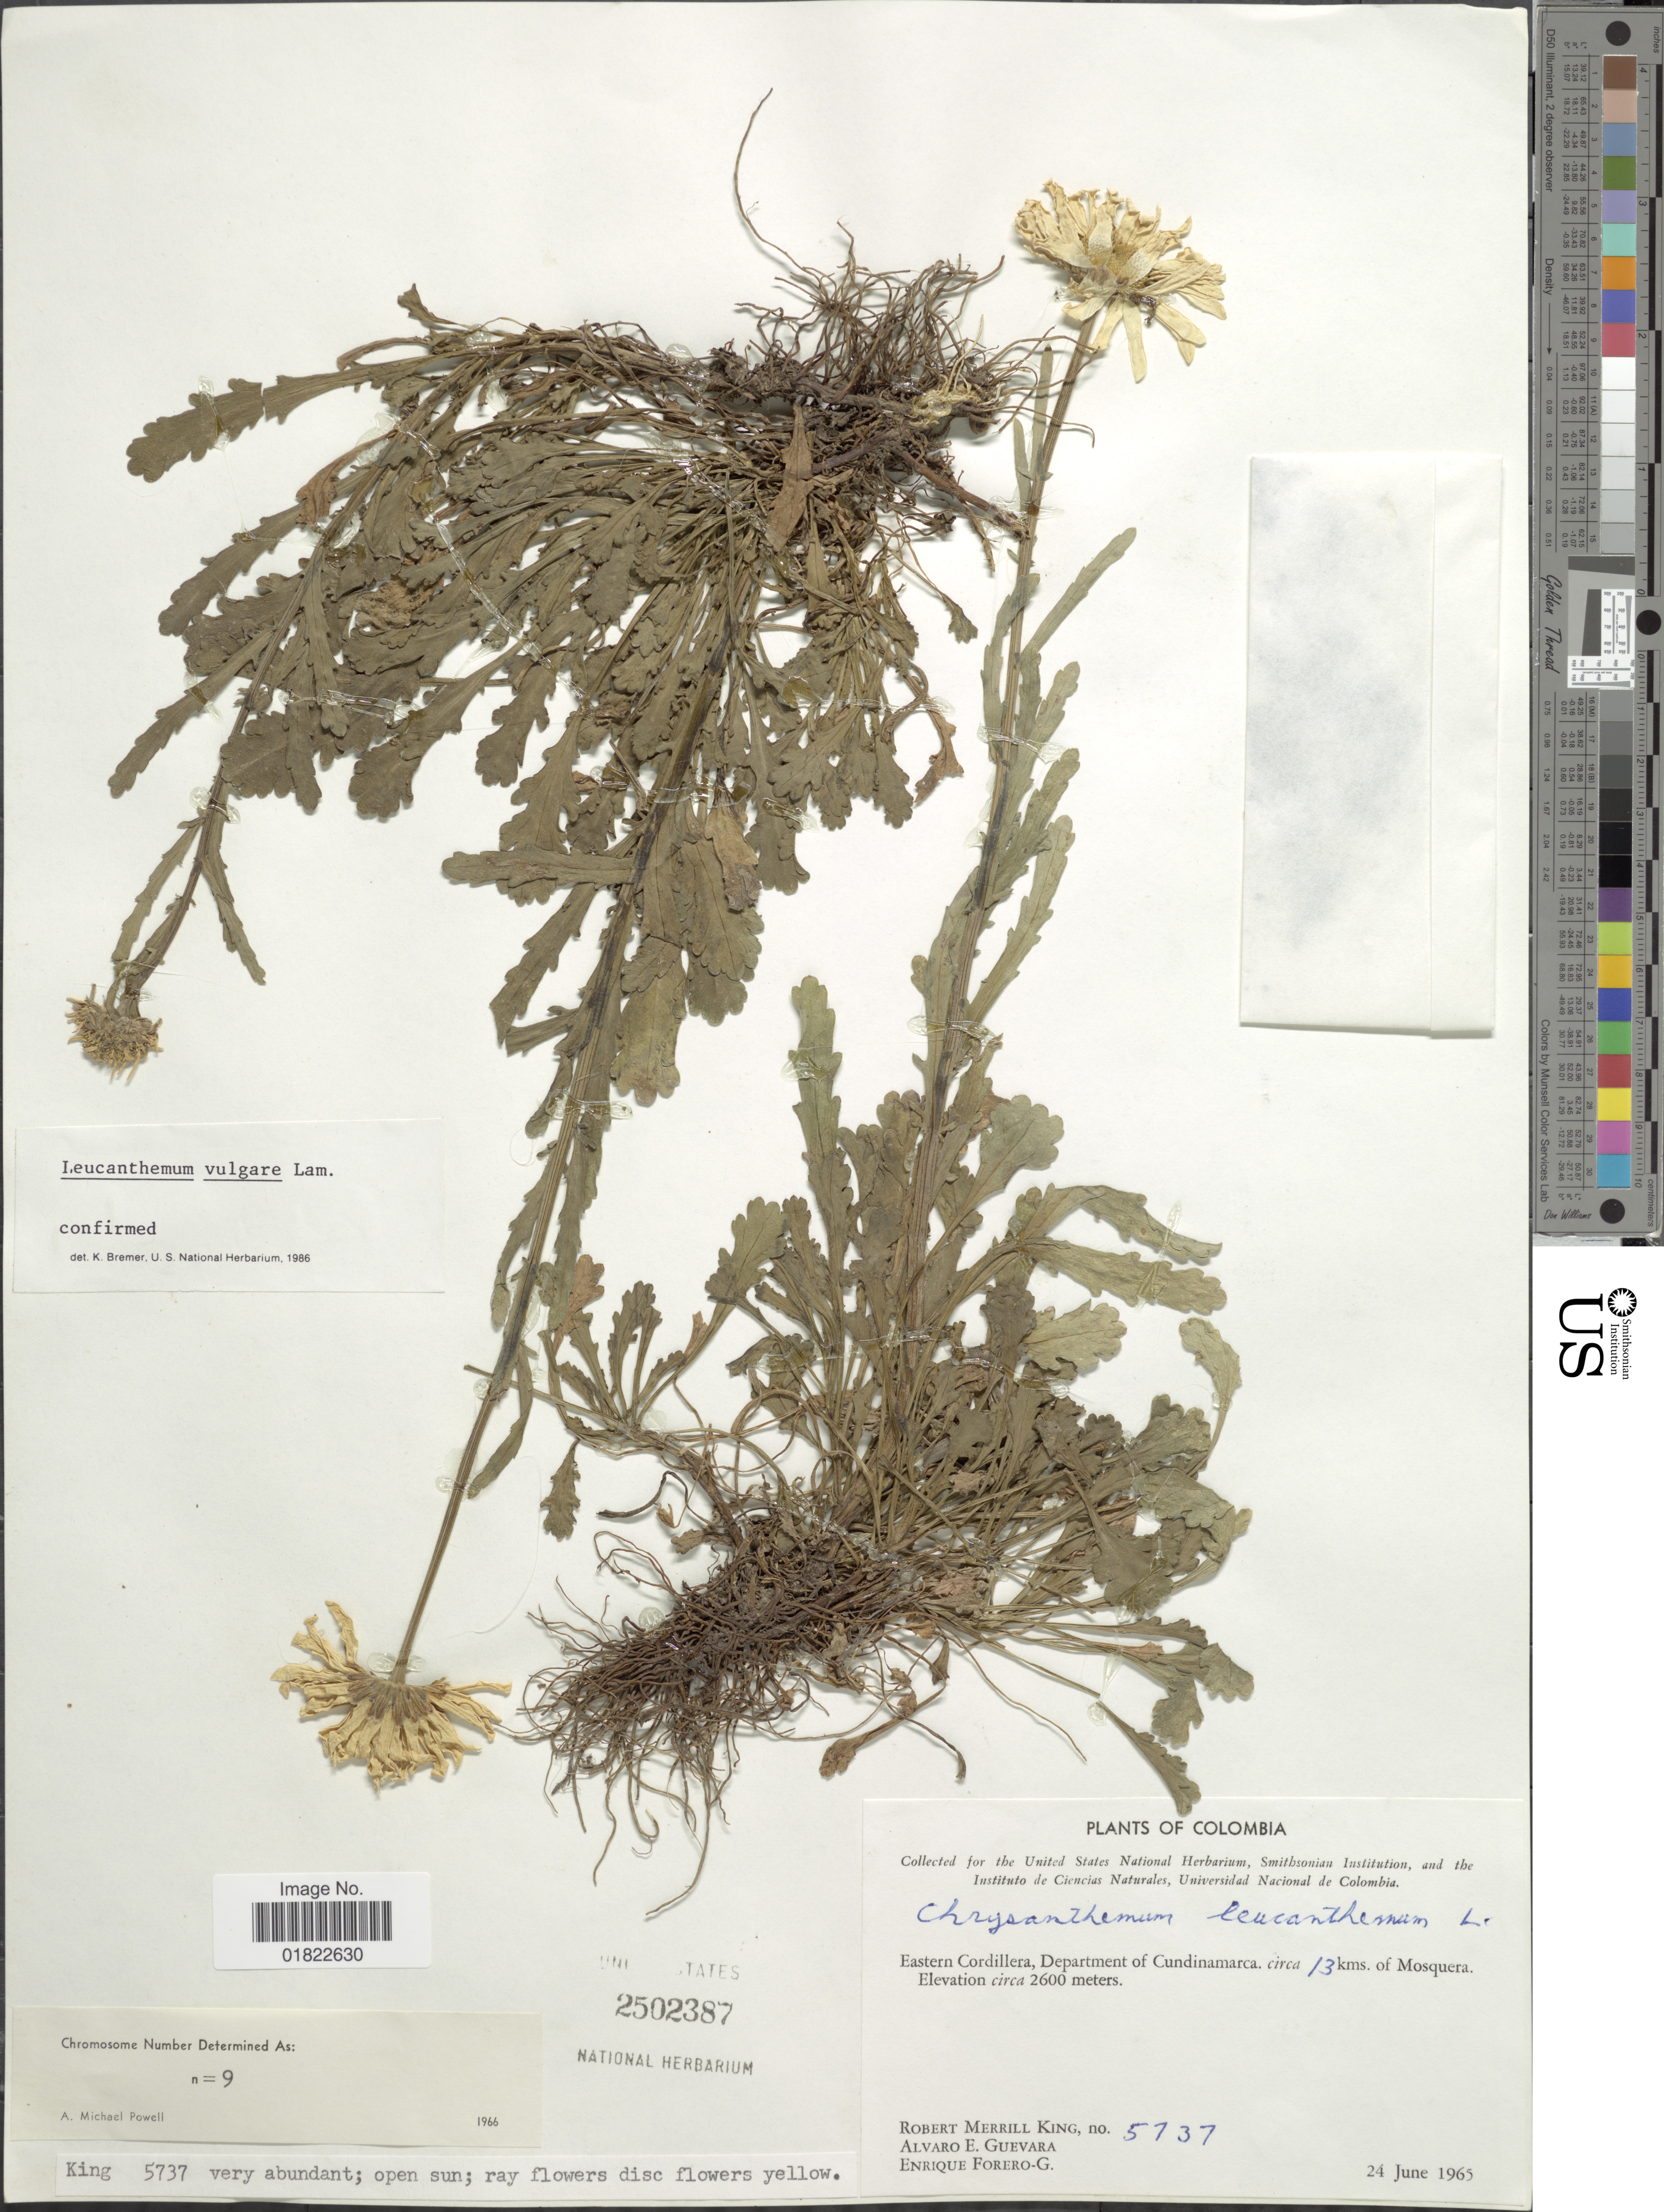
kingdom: Plantae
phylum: Tracheophyta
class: Magnoliopsida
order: Asterales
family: Asteraceae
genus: Leucanthemum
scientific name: Leucanthemum vulgare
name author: Lam.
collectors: R. M. King, A. E. Guevara & E. Forero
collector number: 5737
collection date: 1965-06-24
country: Colombia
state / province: Cundinamarca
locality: Eastern Cordillera, Department of Cundinamarca, circa 13 kms. of Mosquera.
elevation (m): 2600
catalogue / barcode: US 2502387